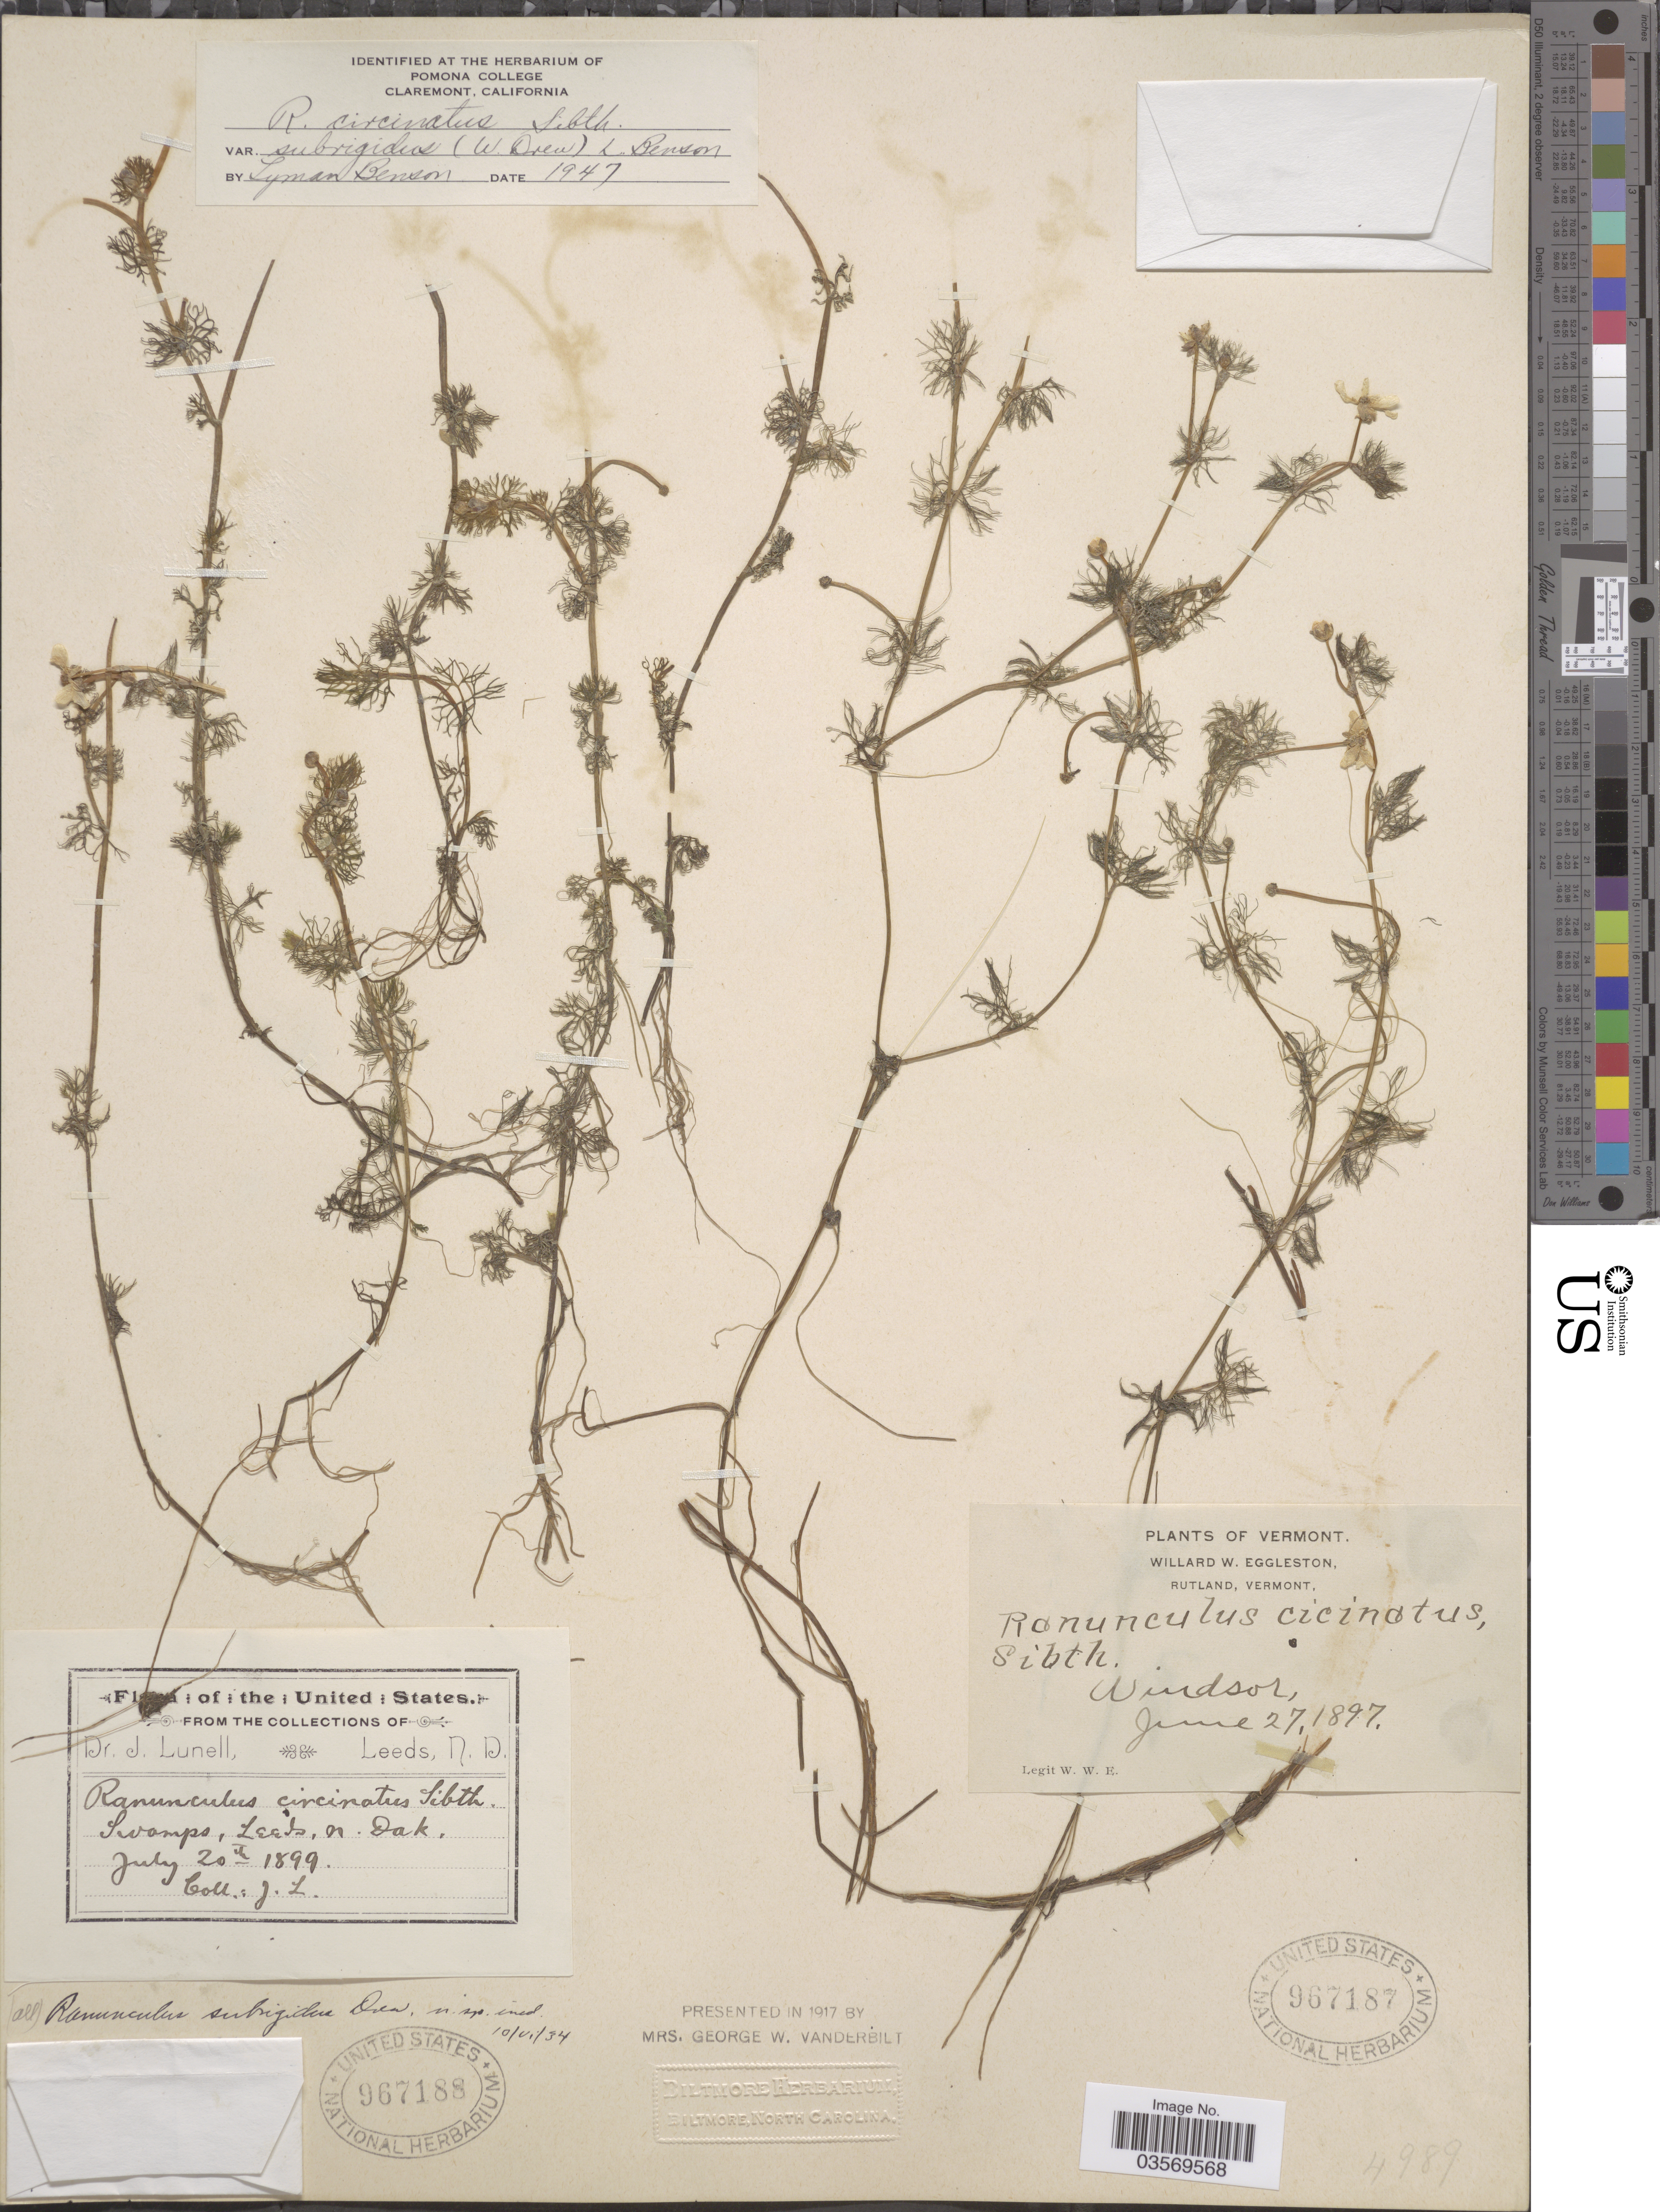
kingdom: Plantae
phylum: Tracheophyta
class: Magnoliopsida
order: Ranunculales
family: Ranunculaceae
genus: Ranunculus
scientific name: Ranunculus subrigidus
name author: W.B. Drew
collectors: J. Lunell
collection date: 1899-07-20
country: United States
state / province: North Dakota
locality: Swamps, Leeds.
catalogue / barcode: US 967188